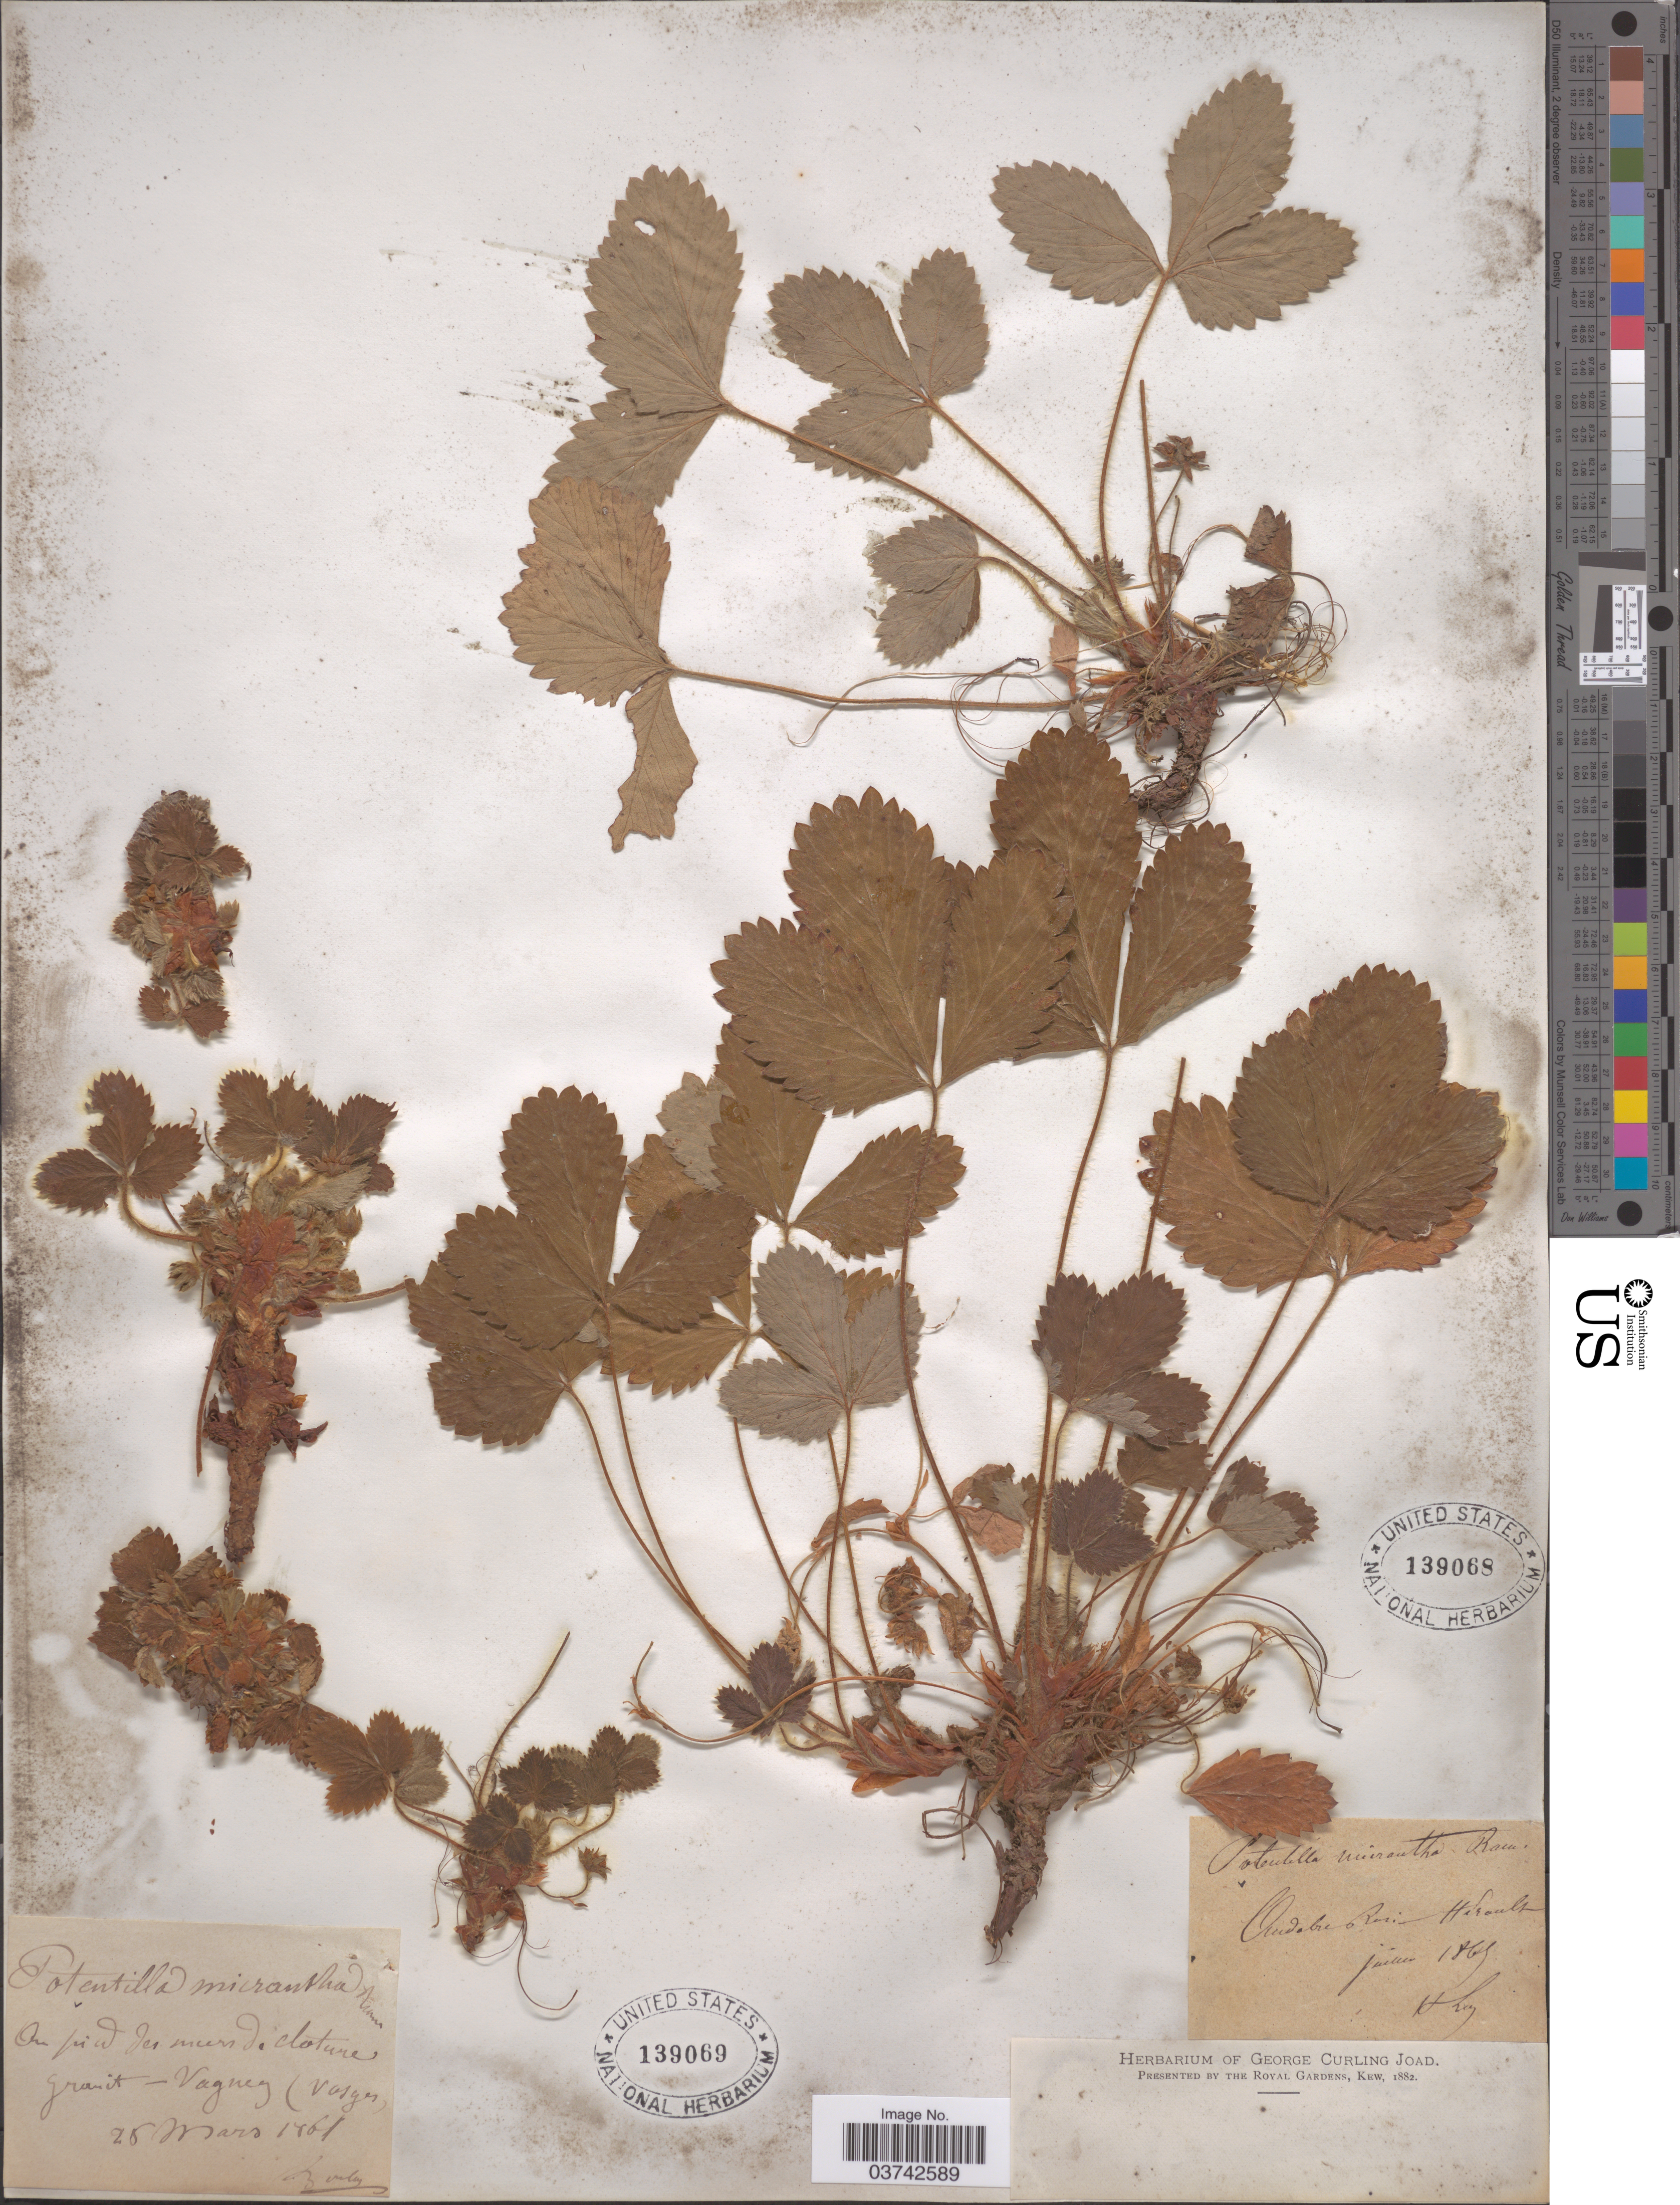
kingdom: Plantae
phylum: Tracheophyta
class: Magnoliopsida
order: Rosales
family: Rosaceae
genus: Potentilla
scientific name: Potentilla micrantha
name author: Ramond ex DC.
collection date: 1865-07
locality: Andabu Rosi Herault. [interpreted]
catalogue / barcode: US 139068-2